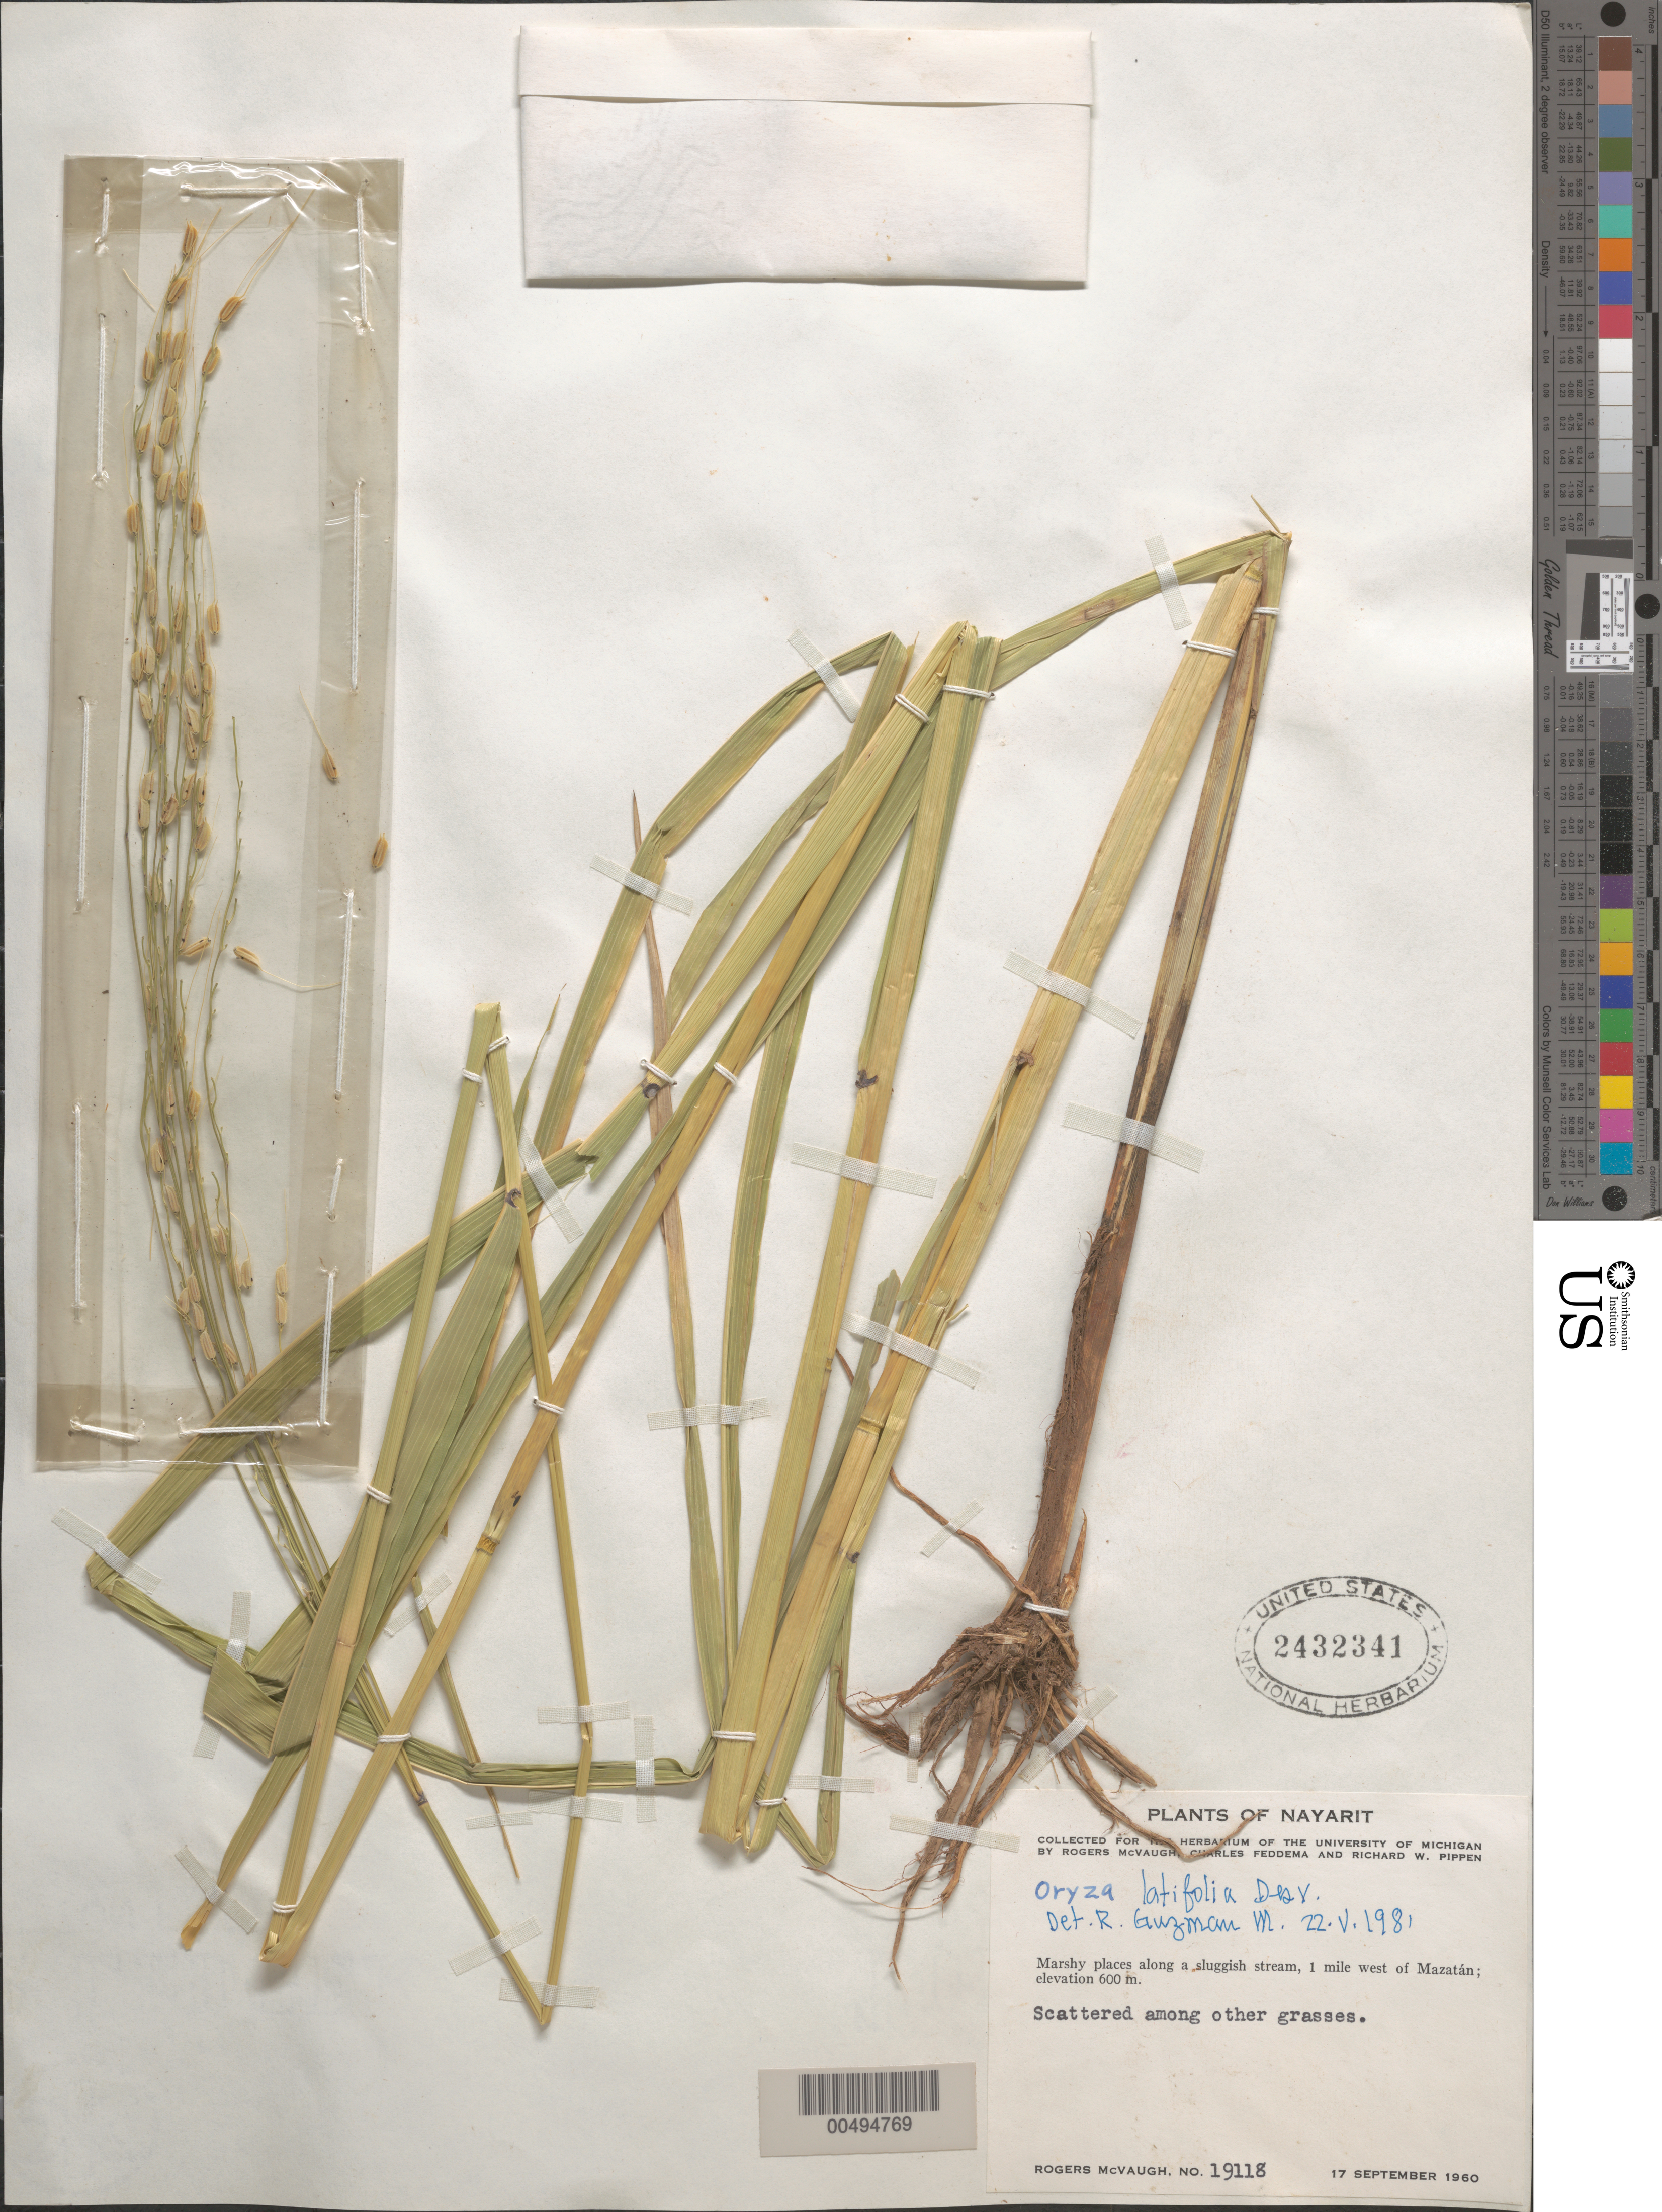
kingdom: Plantae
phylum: Tracheophyta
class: Liliopsida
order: Poales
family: Poaceae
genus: Oryza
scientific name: Oryza latifolia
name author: Desv.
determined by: Guzm n-M., R.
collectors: R. McVaugh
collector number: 19118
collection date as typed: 17 Sep 1960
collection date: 1960-09-17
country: Mexico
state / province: Nayarit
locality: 1 mi W of Mazatlán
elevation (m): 600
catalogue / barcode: US 2432341